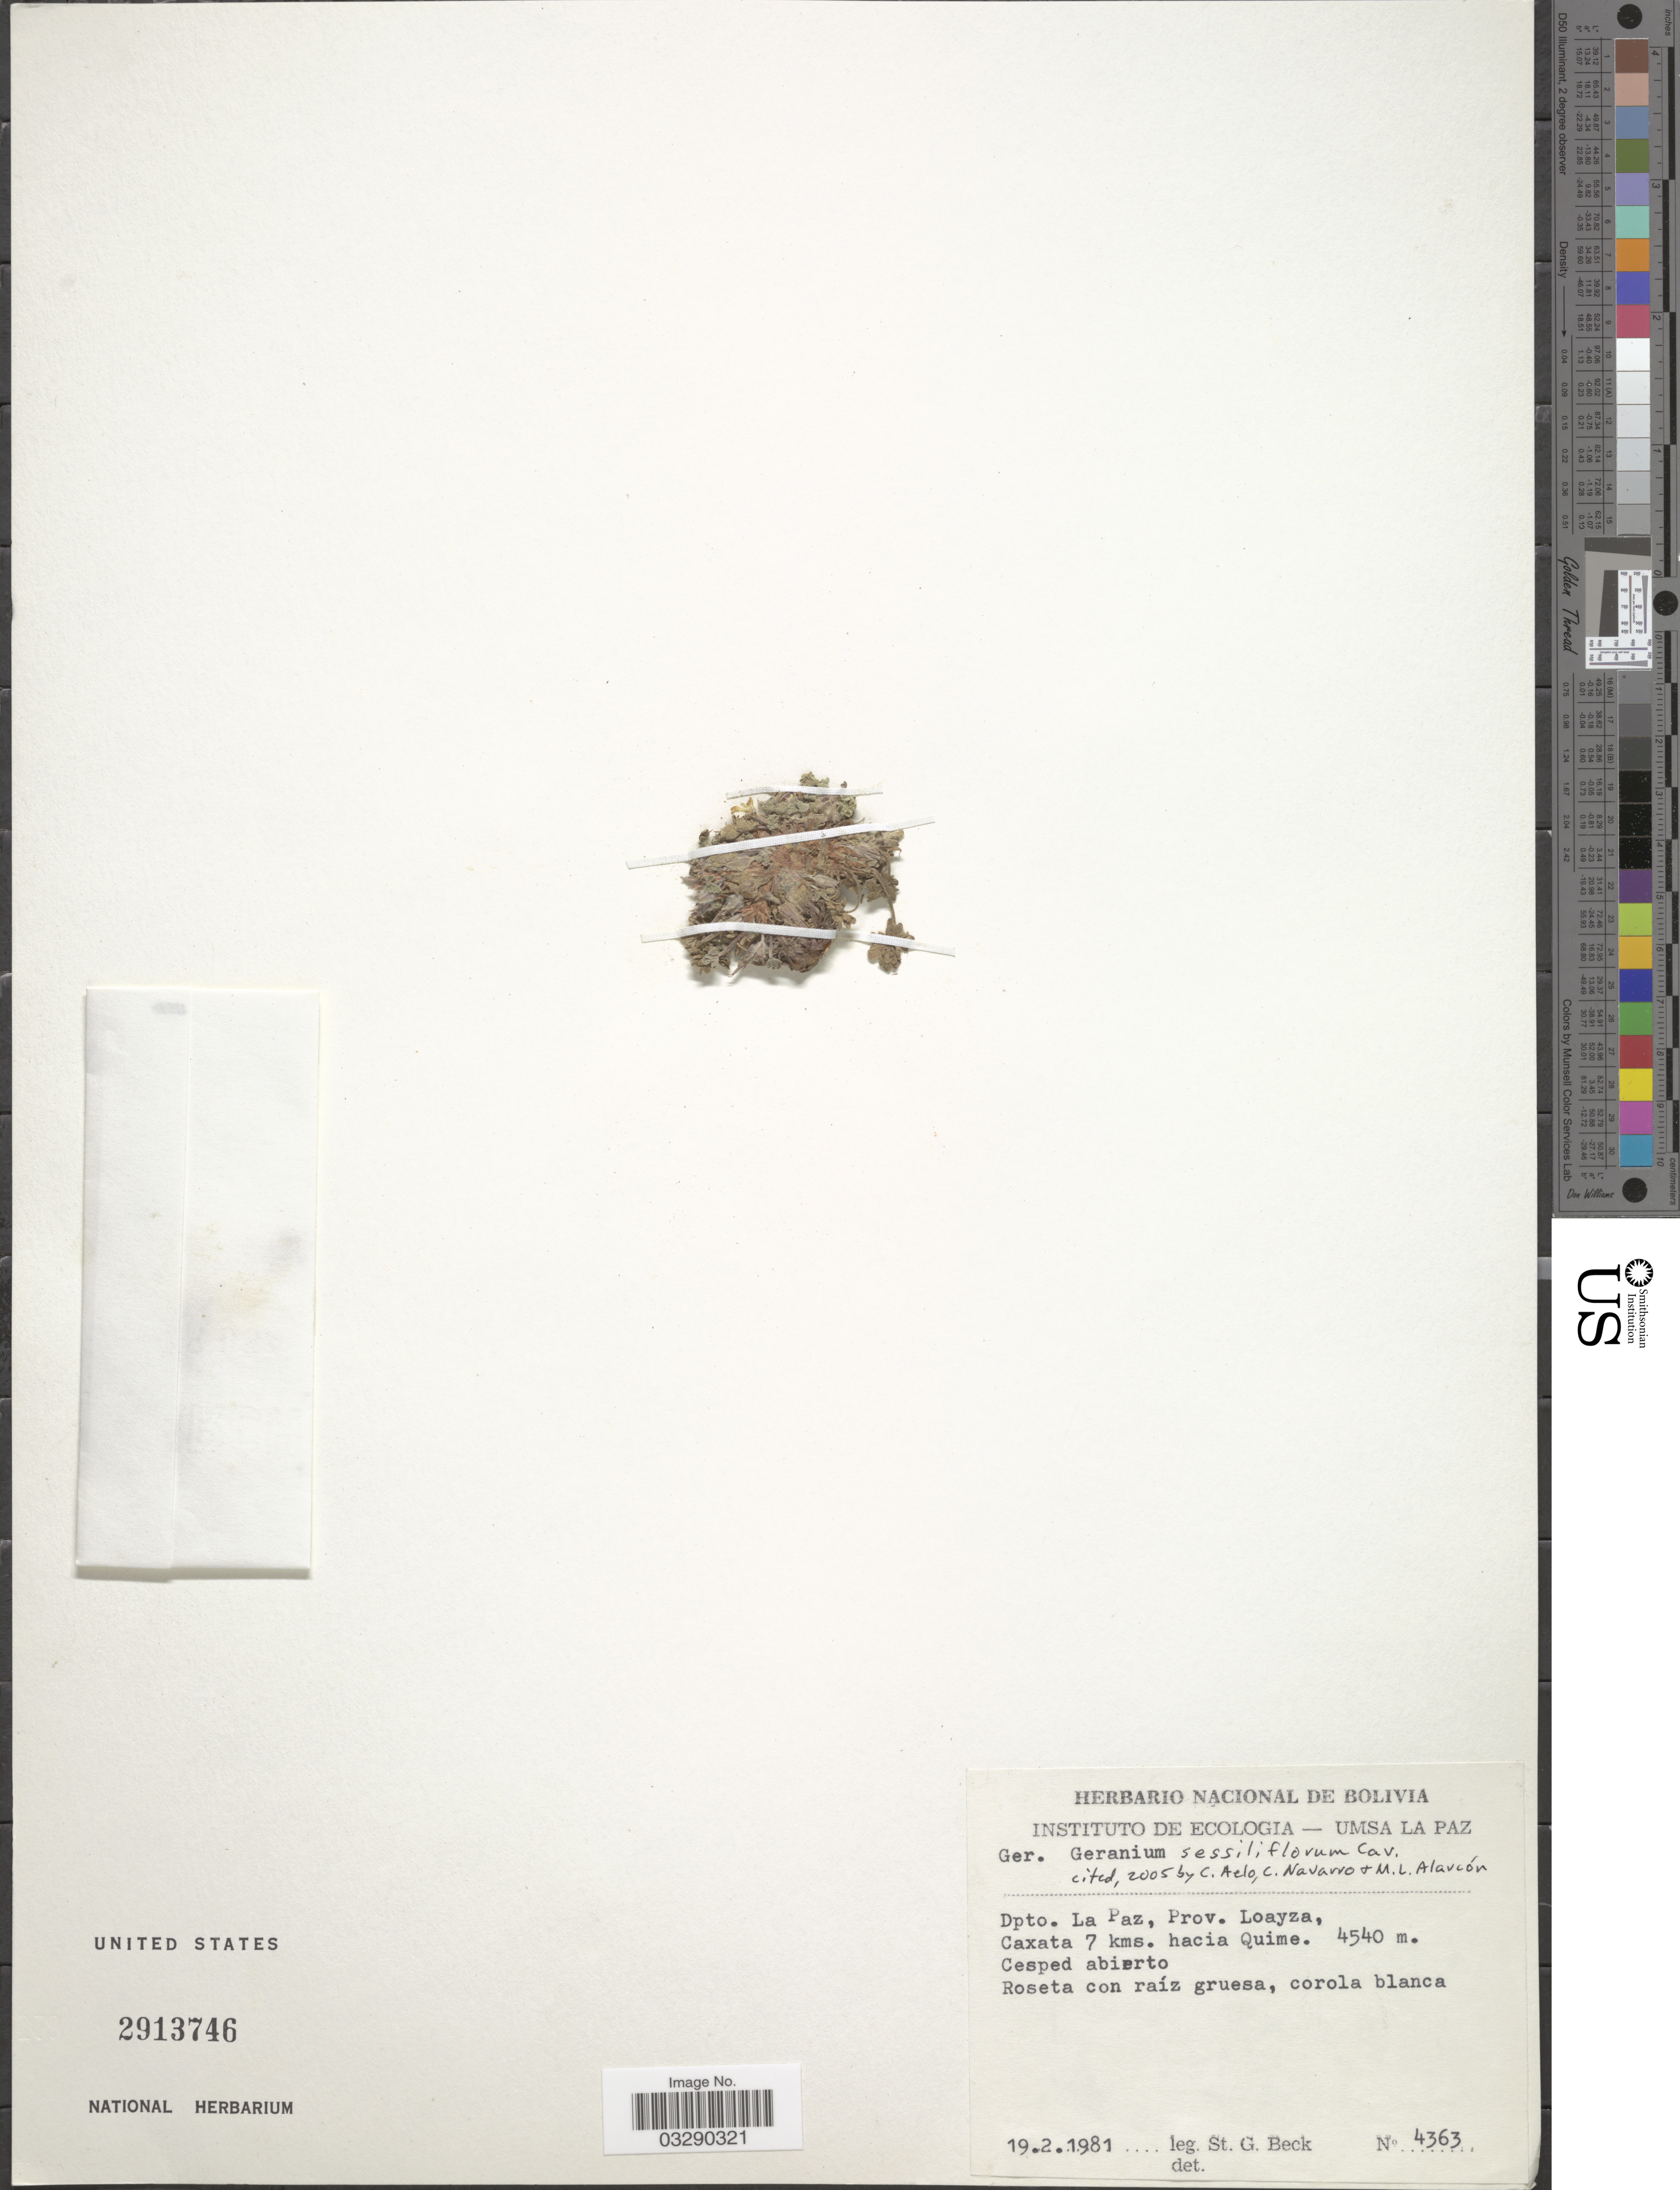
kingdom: Plantae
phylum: Tracheophyta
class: Magnoliopsida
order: Geraniales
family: Geraniaceae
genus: Geranium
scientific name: Geranium sessiliflorum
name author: Cav.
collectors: S. Beck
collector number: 4363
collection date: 1981-02-19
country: Bolivia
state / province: La Paz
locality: Dpto. La Paz, Prov. Loayza. Caxata 7 kms. hacia Quime.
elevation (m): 4540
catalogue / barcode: US 2913746